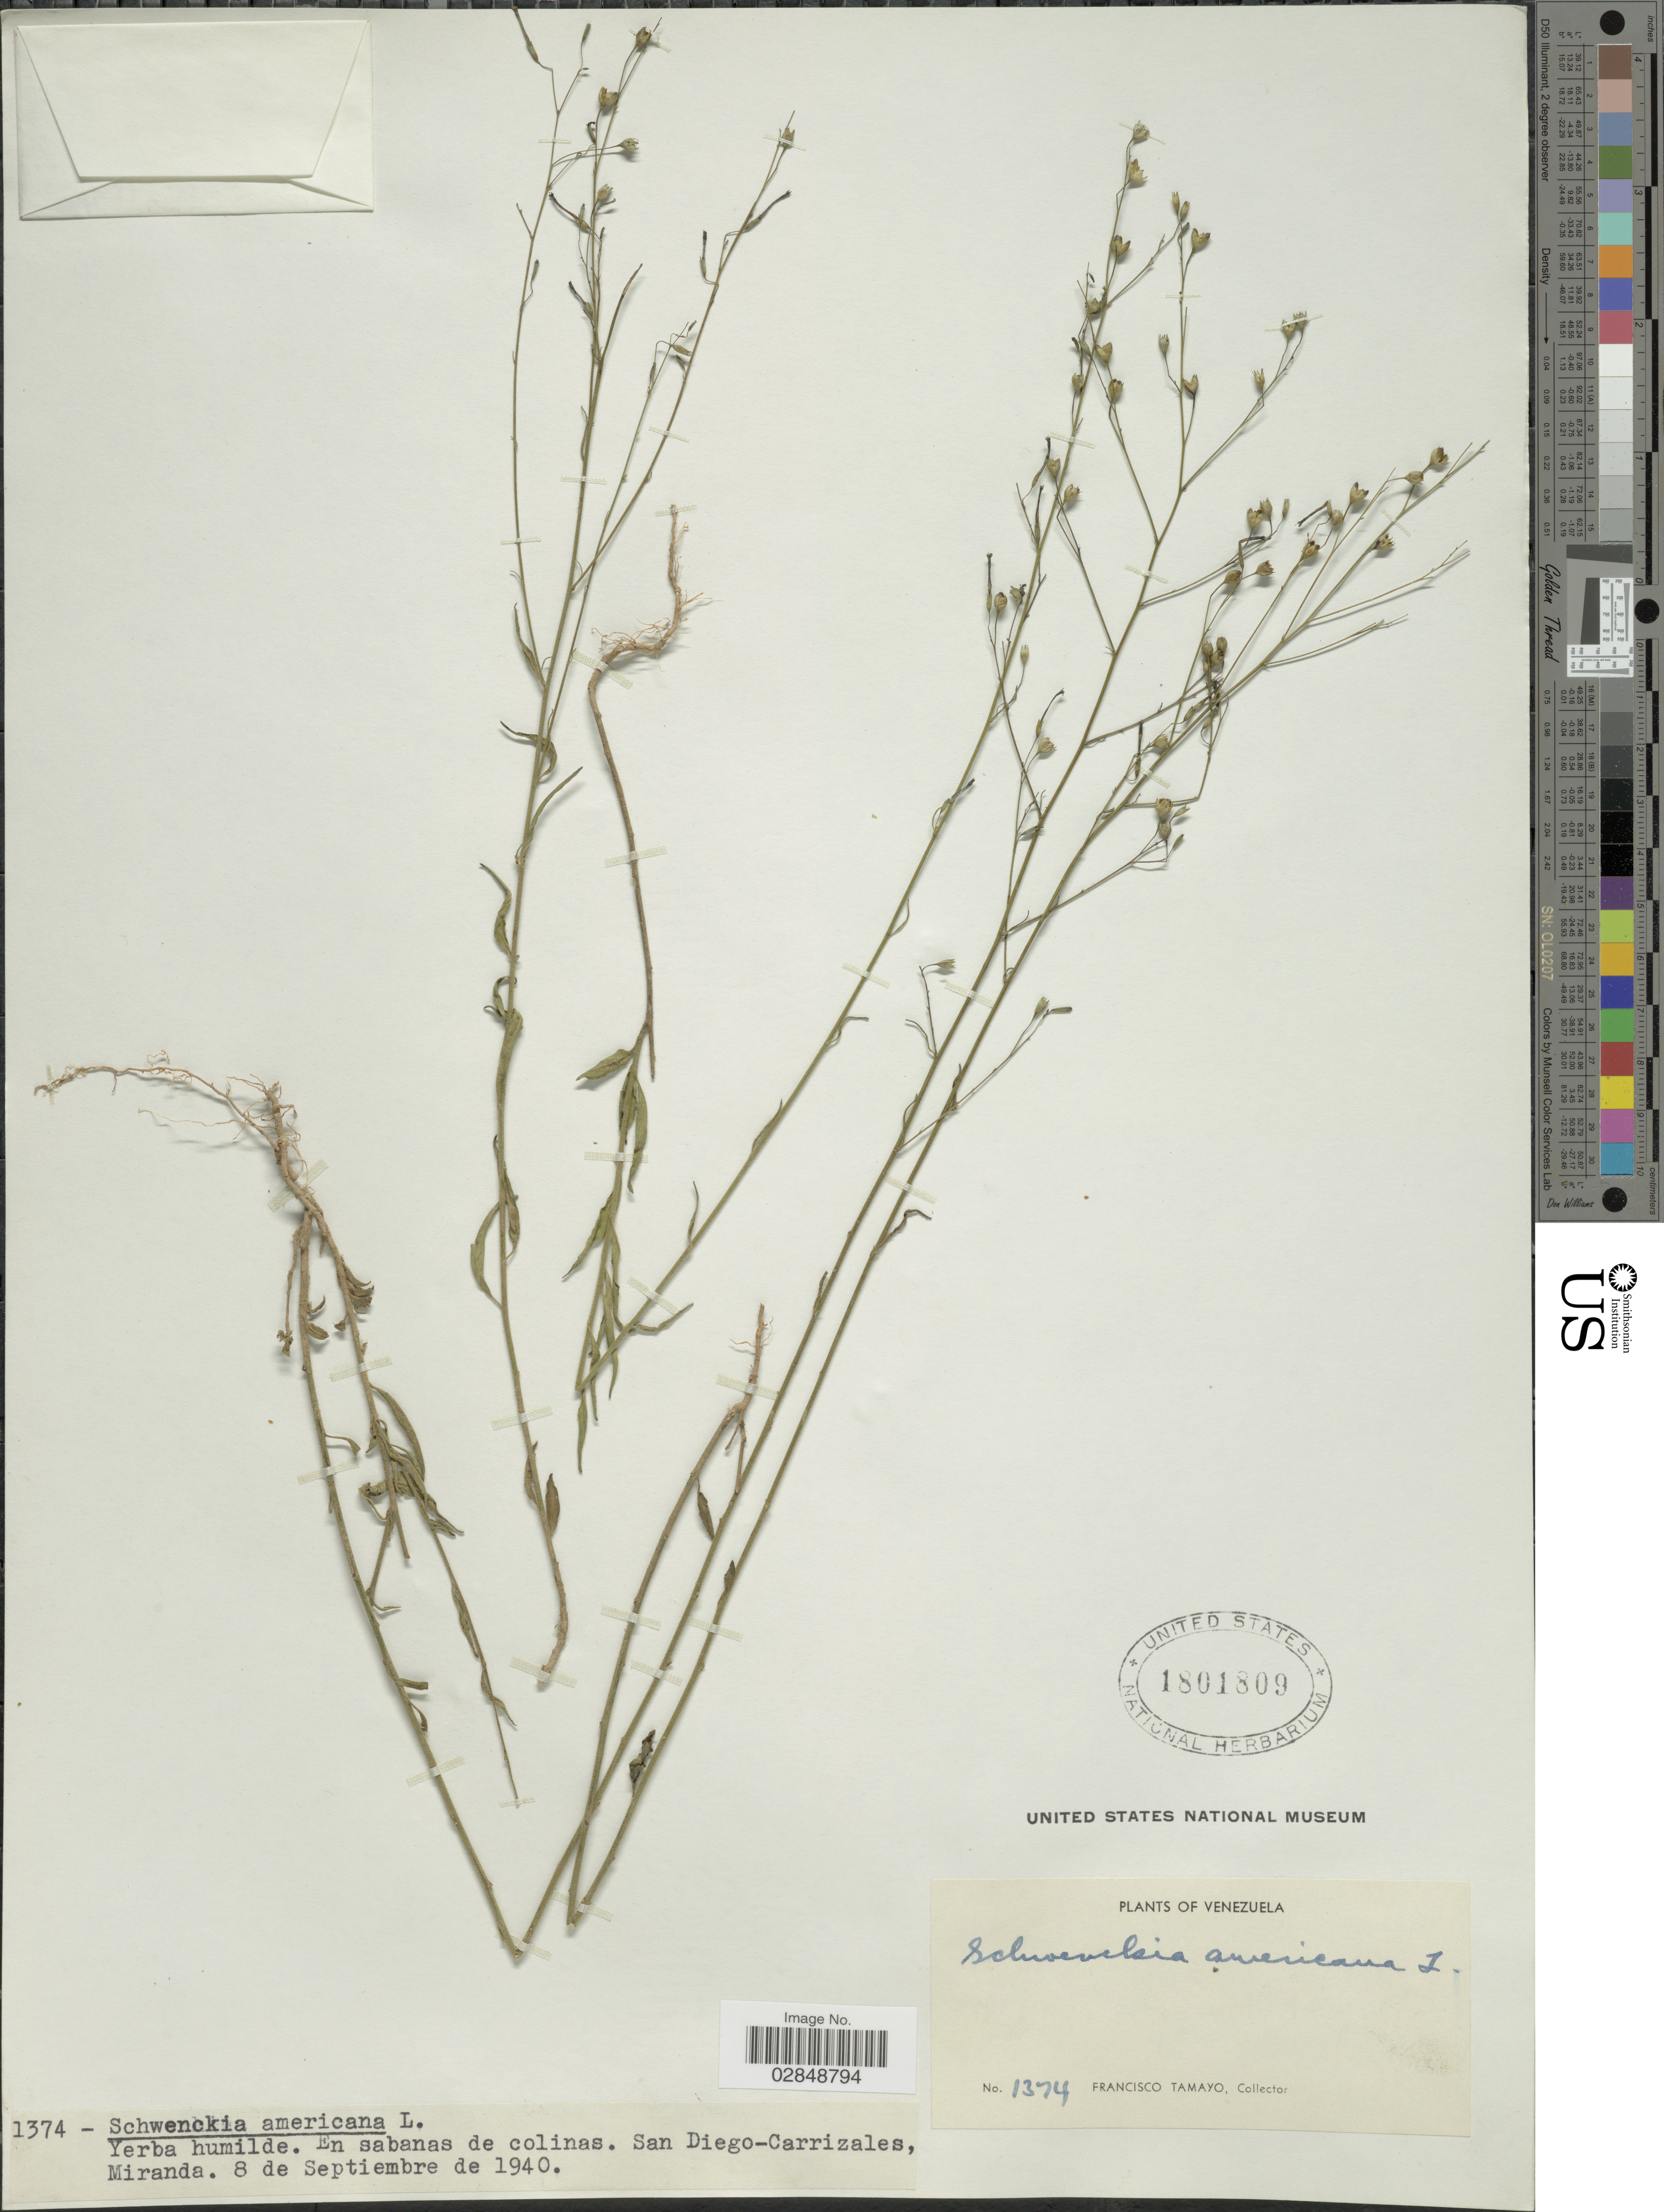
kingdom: Plantae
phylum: Tracheophyta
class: Magnoliopsida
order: Solanales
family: Solanaceae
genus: Schwenckia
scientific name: Schwenckia americana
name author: Kunth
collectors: F. Tamayo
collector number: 1374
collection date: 1940-09-08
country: Venezuela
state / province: Miranda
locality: San Diego-Carrizales.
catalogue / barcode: US 1801809